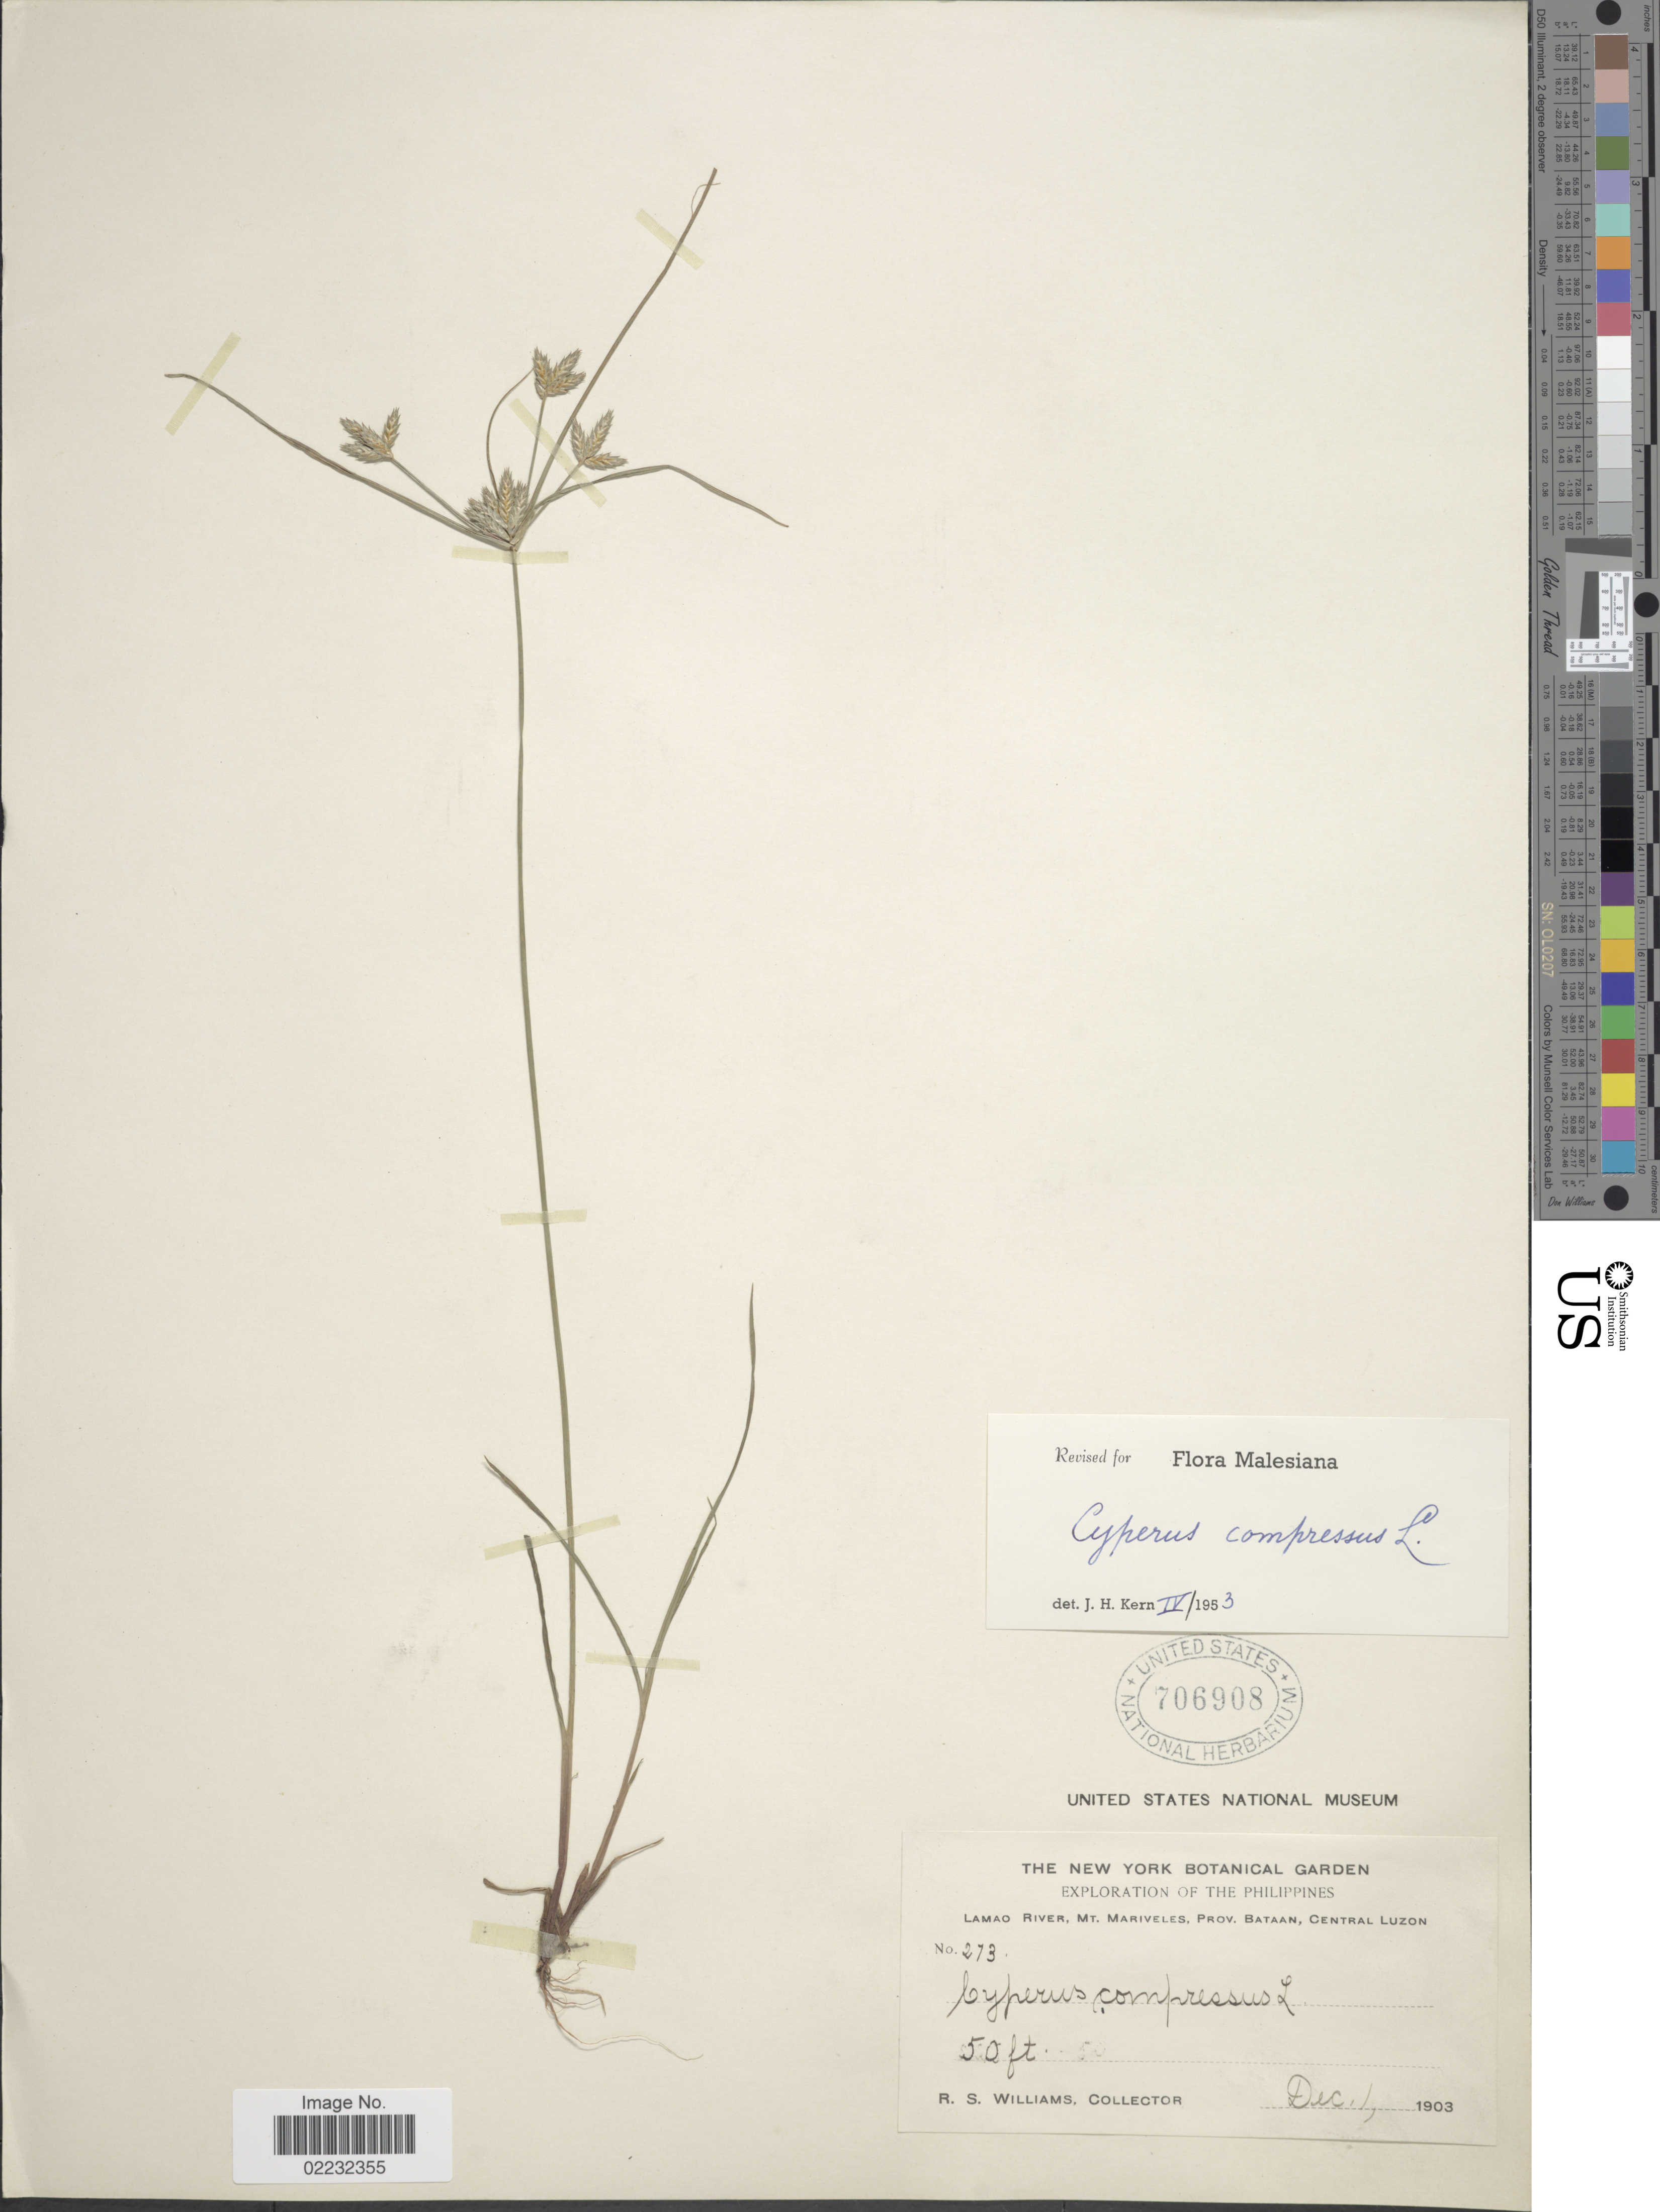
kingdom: Plantae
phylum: Tracheophyta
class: Liliopsida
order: Poales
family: Cyperaceae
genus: Cyperus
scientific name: Cyperus compressus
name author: L.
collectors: R. S. Williams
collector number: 273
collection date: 1903-12-01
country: Philippines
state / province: Central Luzon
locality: Lamao River, Mt. Maribeles, Prov. Bataan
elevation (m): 15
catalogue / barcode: US 706908